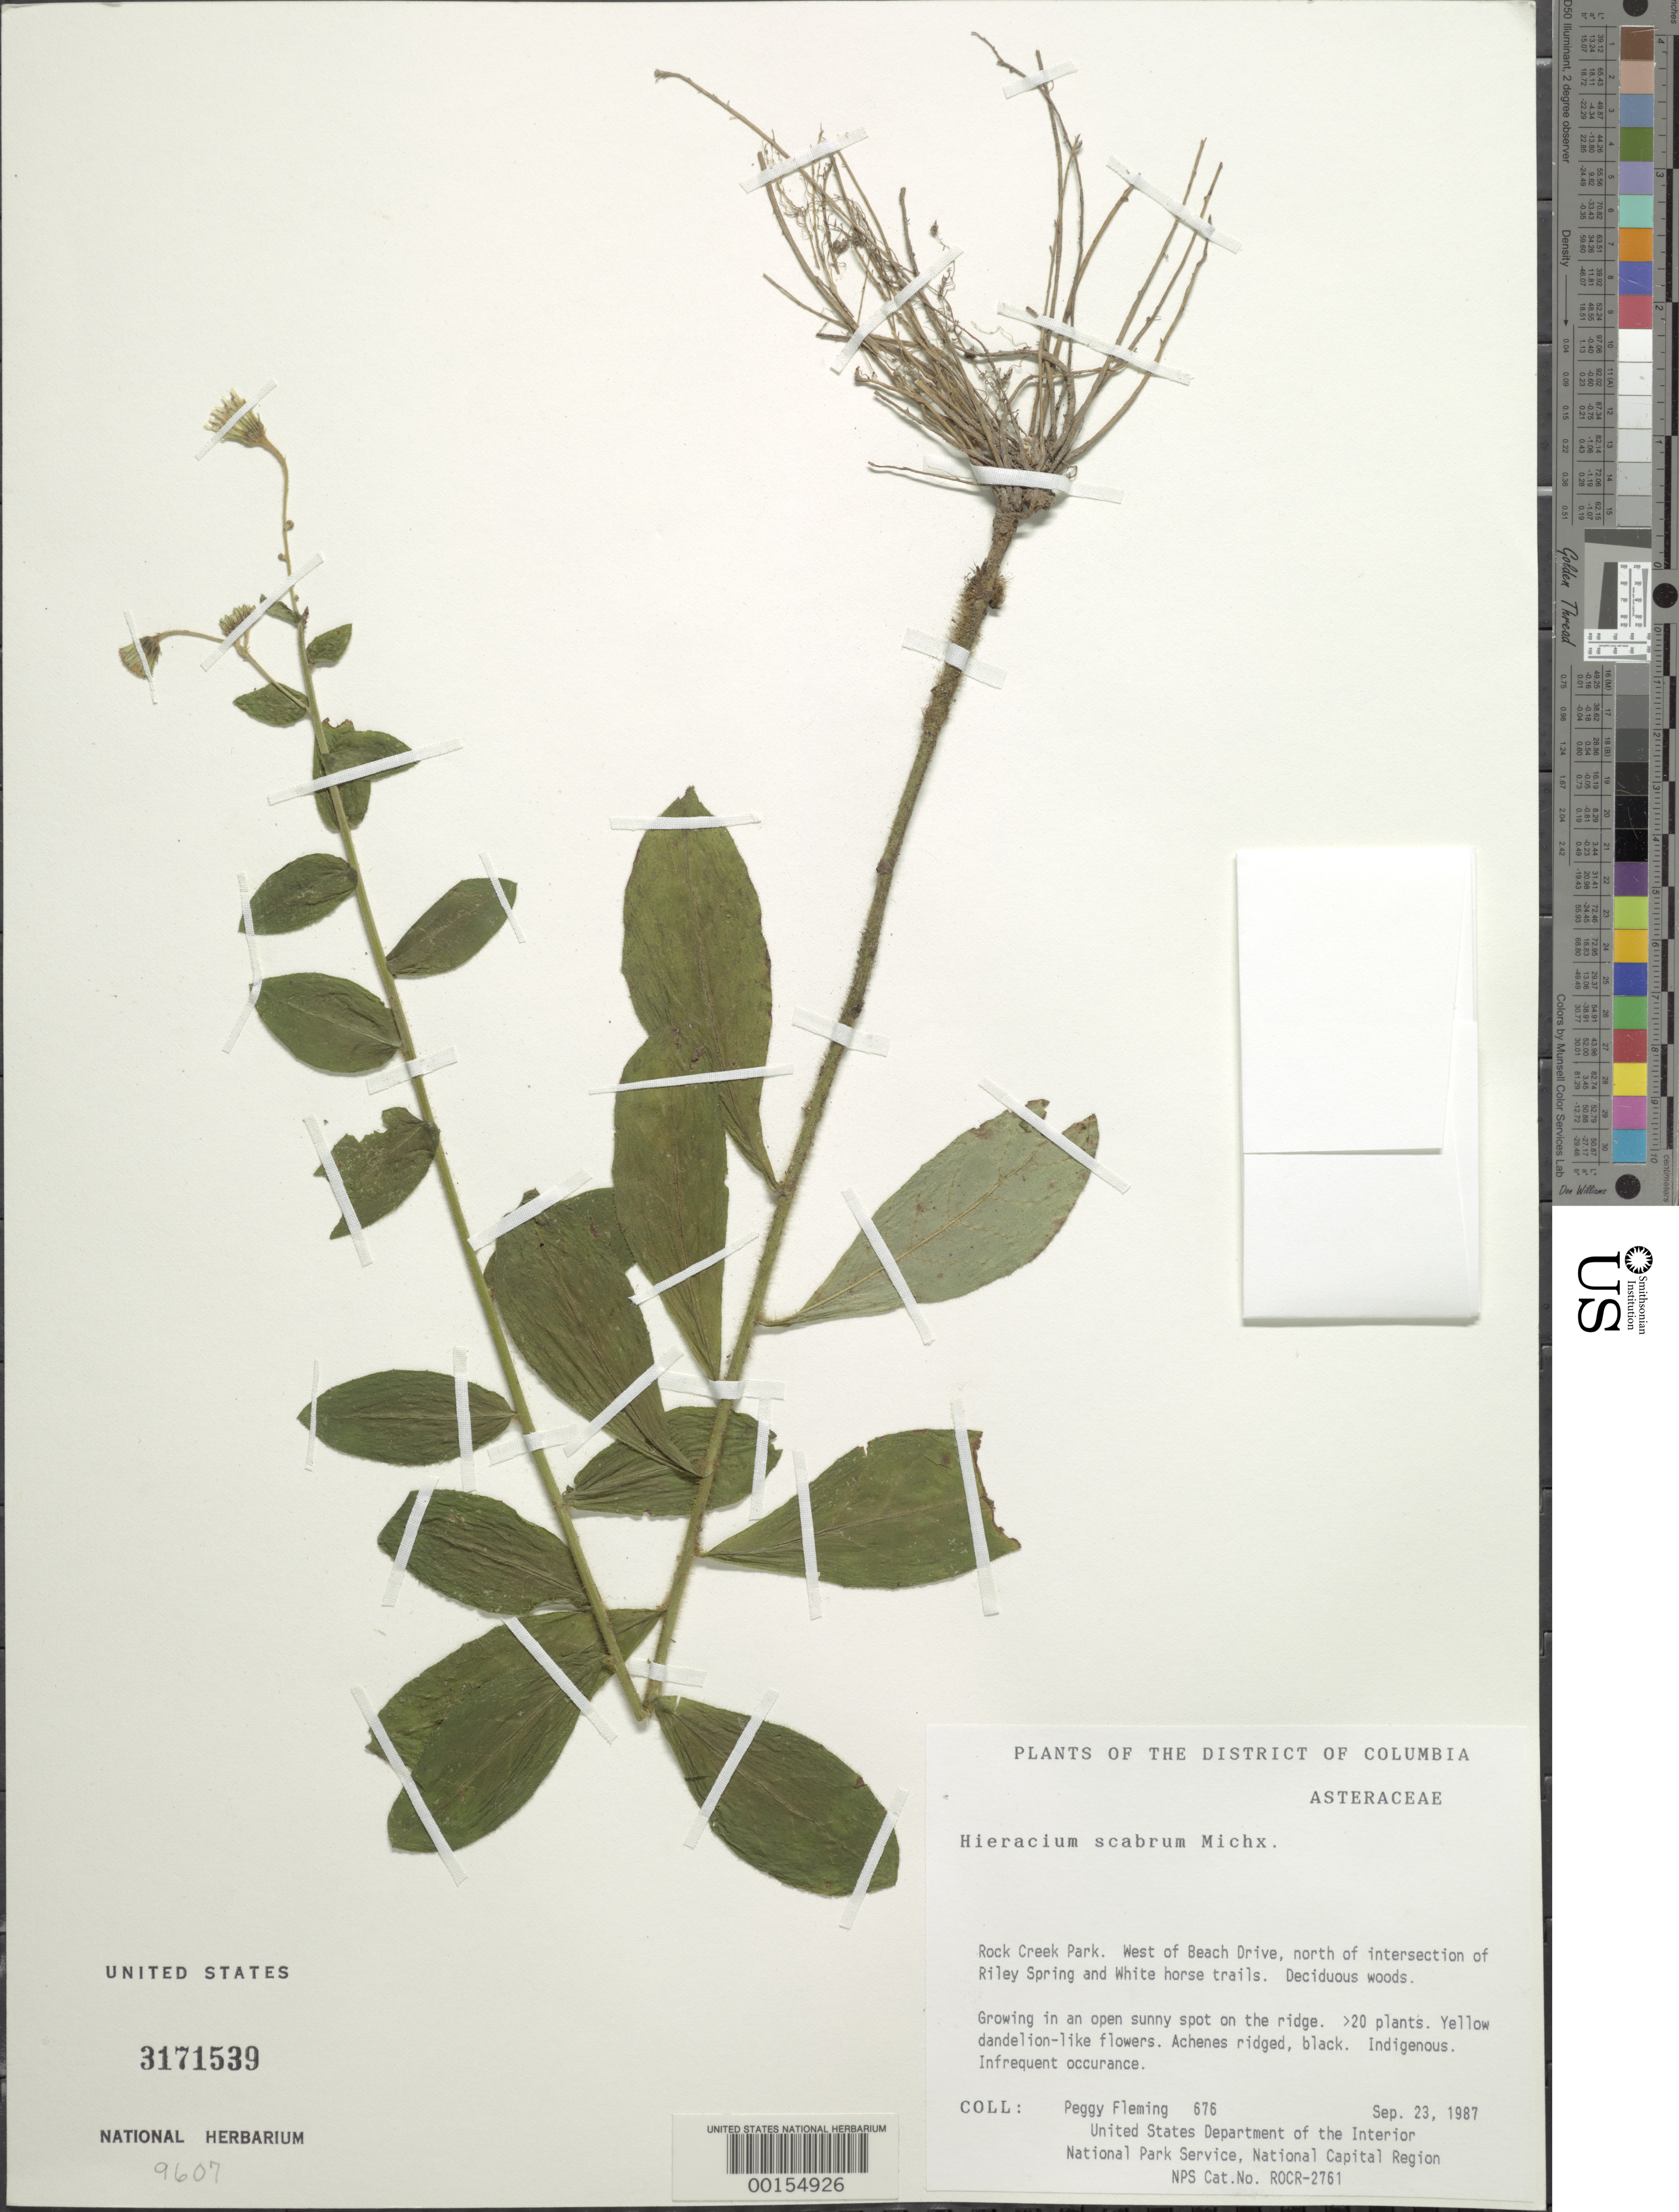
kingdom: Plantae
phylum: Tracheophyta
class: Magnoliopsida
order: Asterales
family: Asteraceae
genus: Pilosella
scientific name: Pilosella verruculata subsp. verruculata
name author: (Link) Soják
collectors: P. Fleming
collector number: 676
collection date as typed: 23 Sep 1987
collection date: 1987-09-23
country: United States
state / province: District of Columbia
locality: Rock Creek Park, W of Beach Drive, N of intersection of Riley Spring and White Horse trails Rock Creek Park & vicinity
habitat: Deciduous woods, in open sunny spot on the ridge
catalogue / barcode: US 3171539